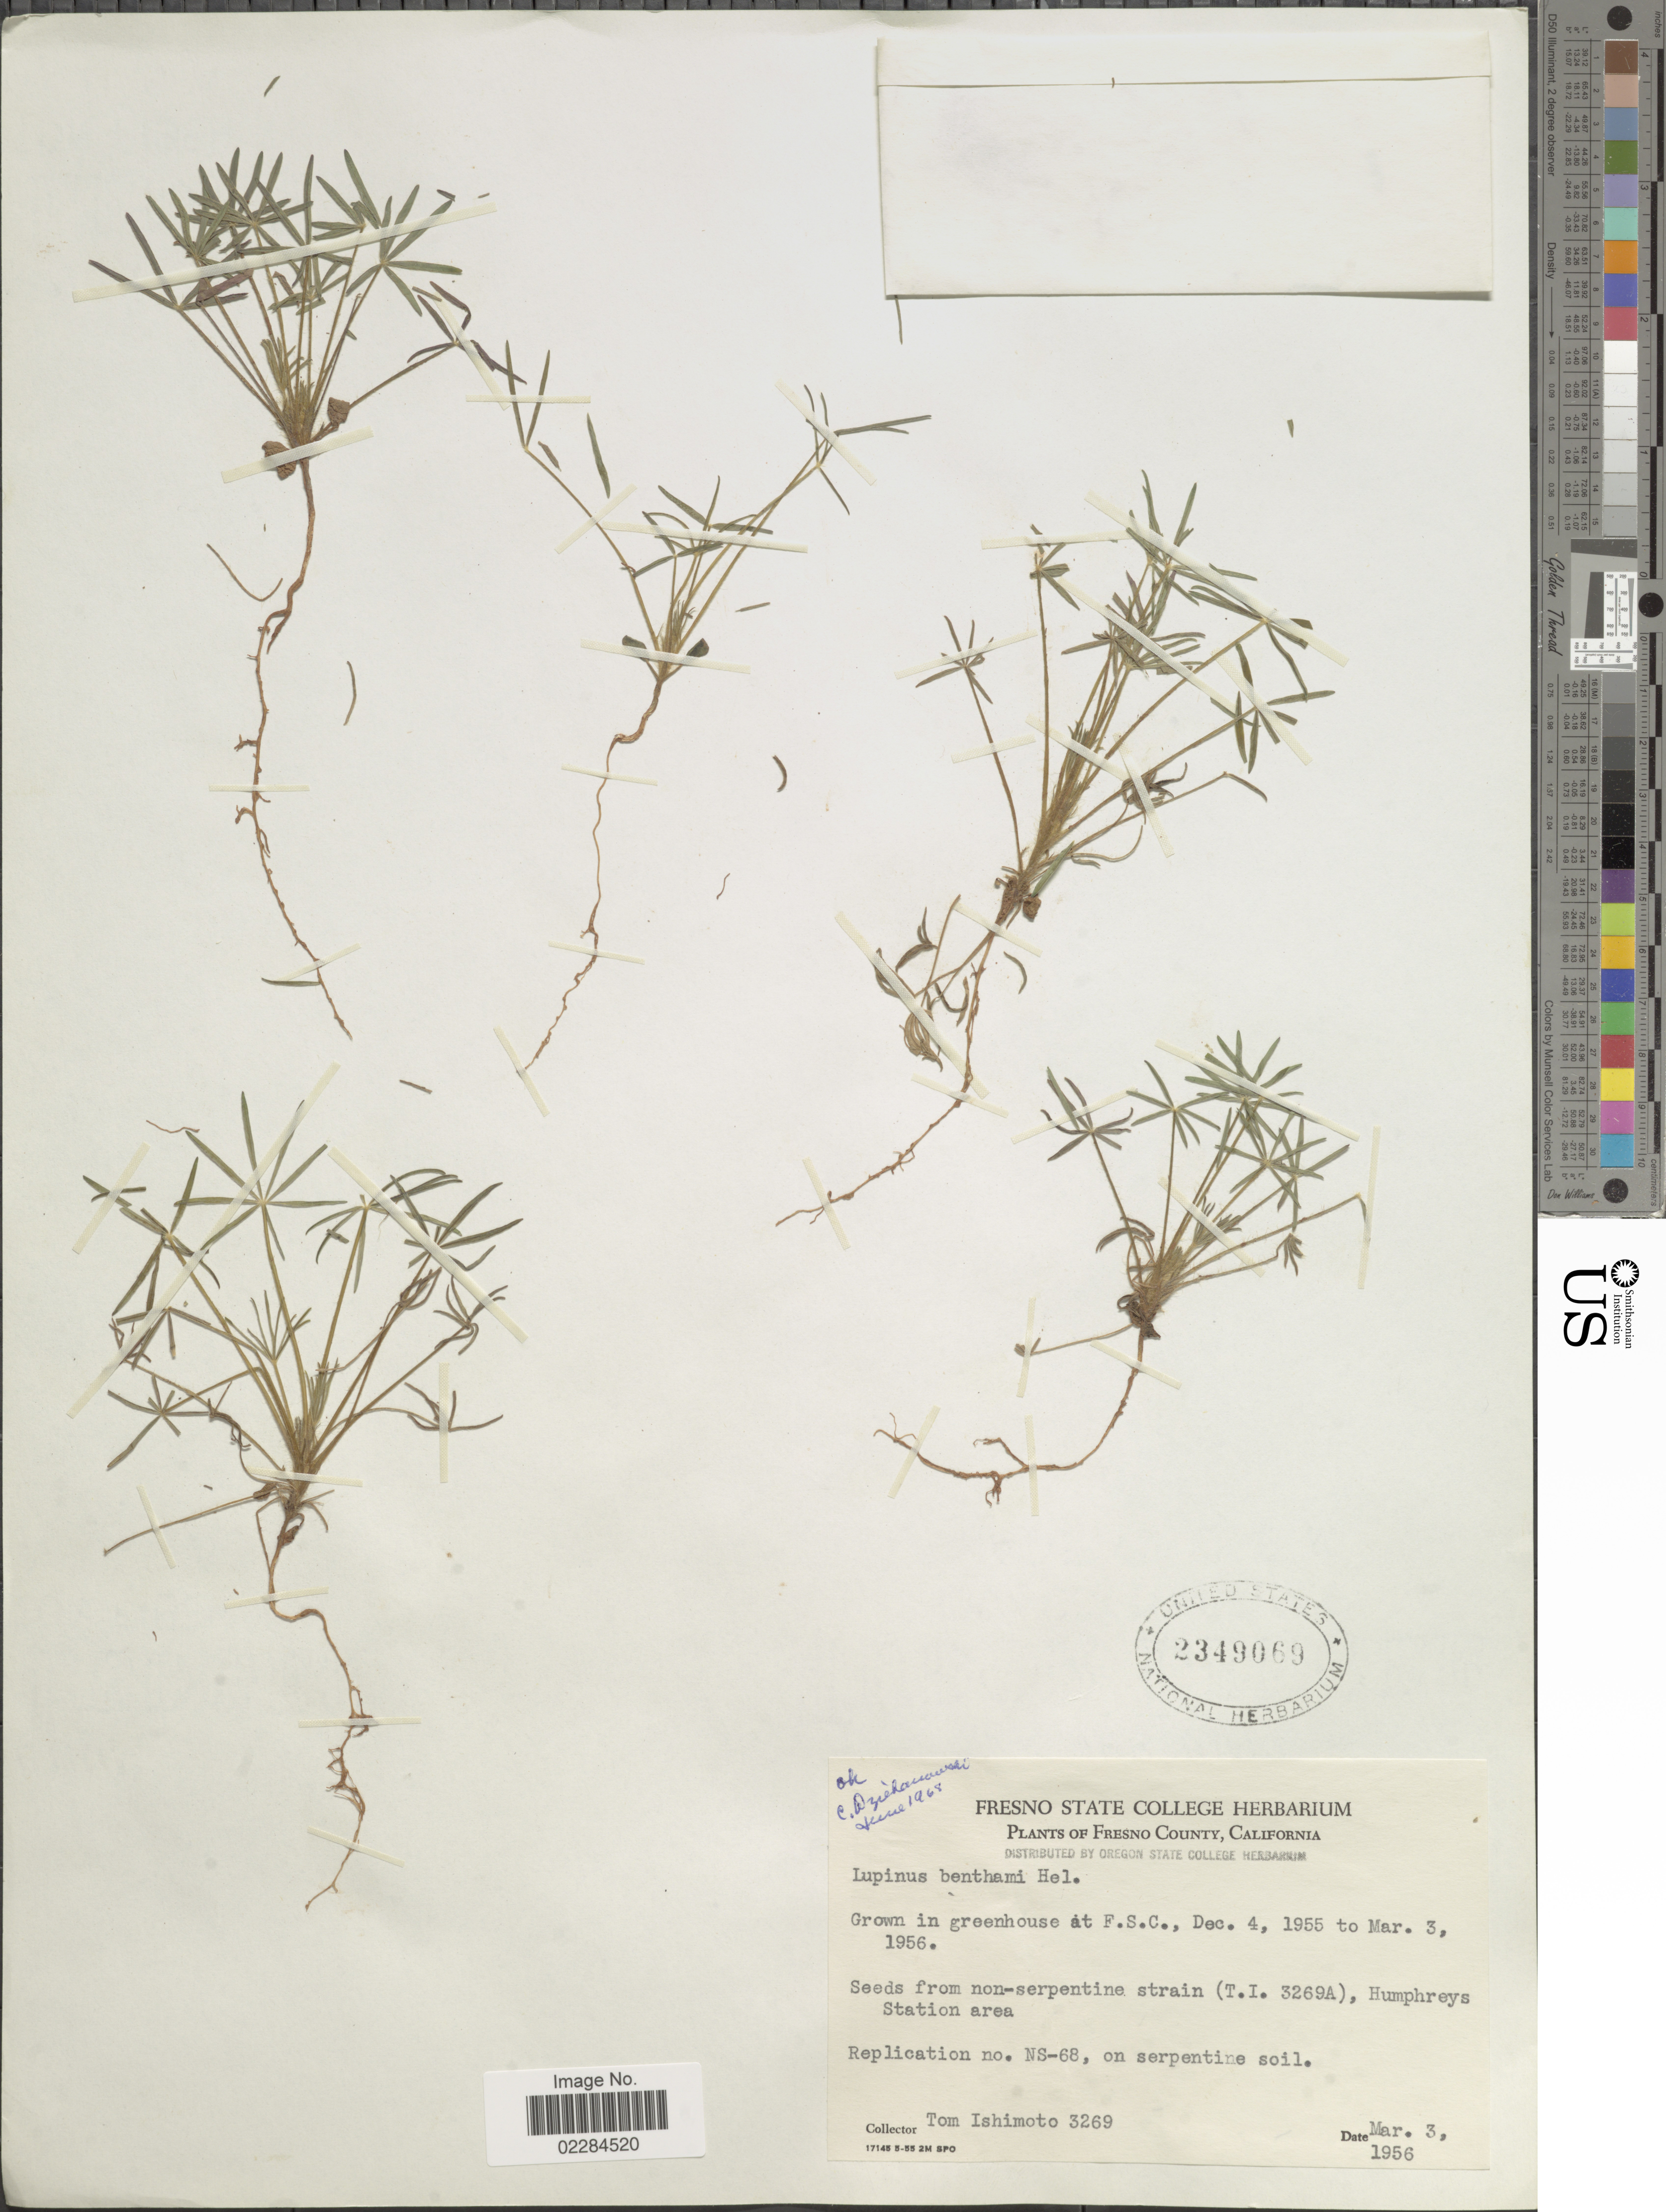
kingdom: Plantae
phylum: Tracheophyta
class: Magnoliopsida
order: Fabales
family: Fabaceae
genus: Lupinus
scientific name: Lupinus benthamii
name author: A. Heller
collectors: T. Ishimoto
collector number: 3269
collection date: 1956-03-03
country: United States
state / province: California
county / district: Fresno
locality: Fresno County. Grown in greenhouse at F. S. C.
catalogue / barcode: US 2349069